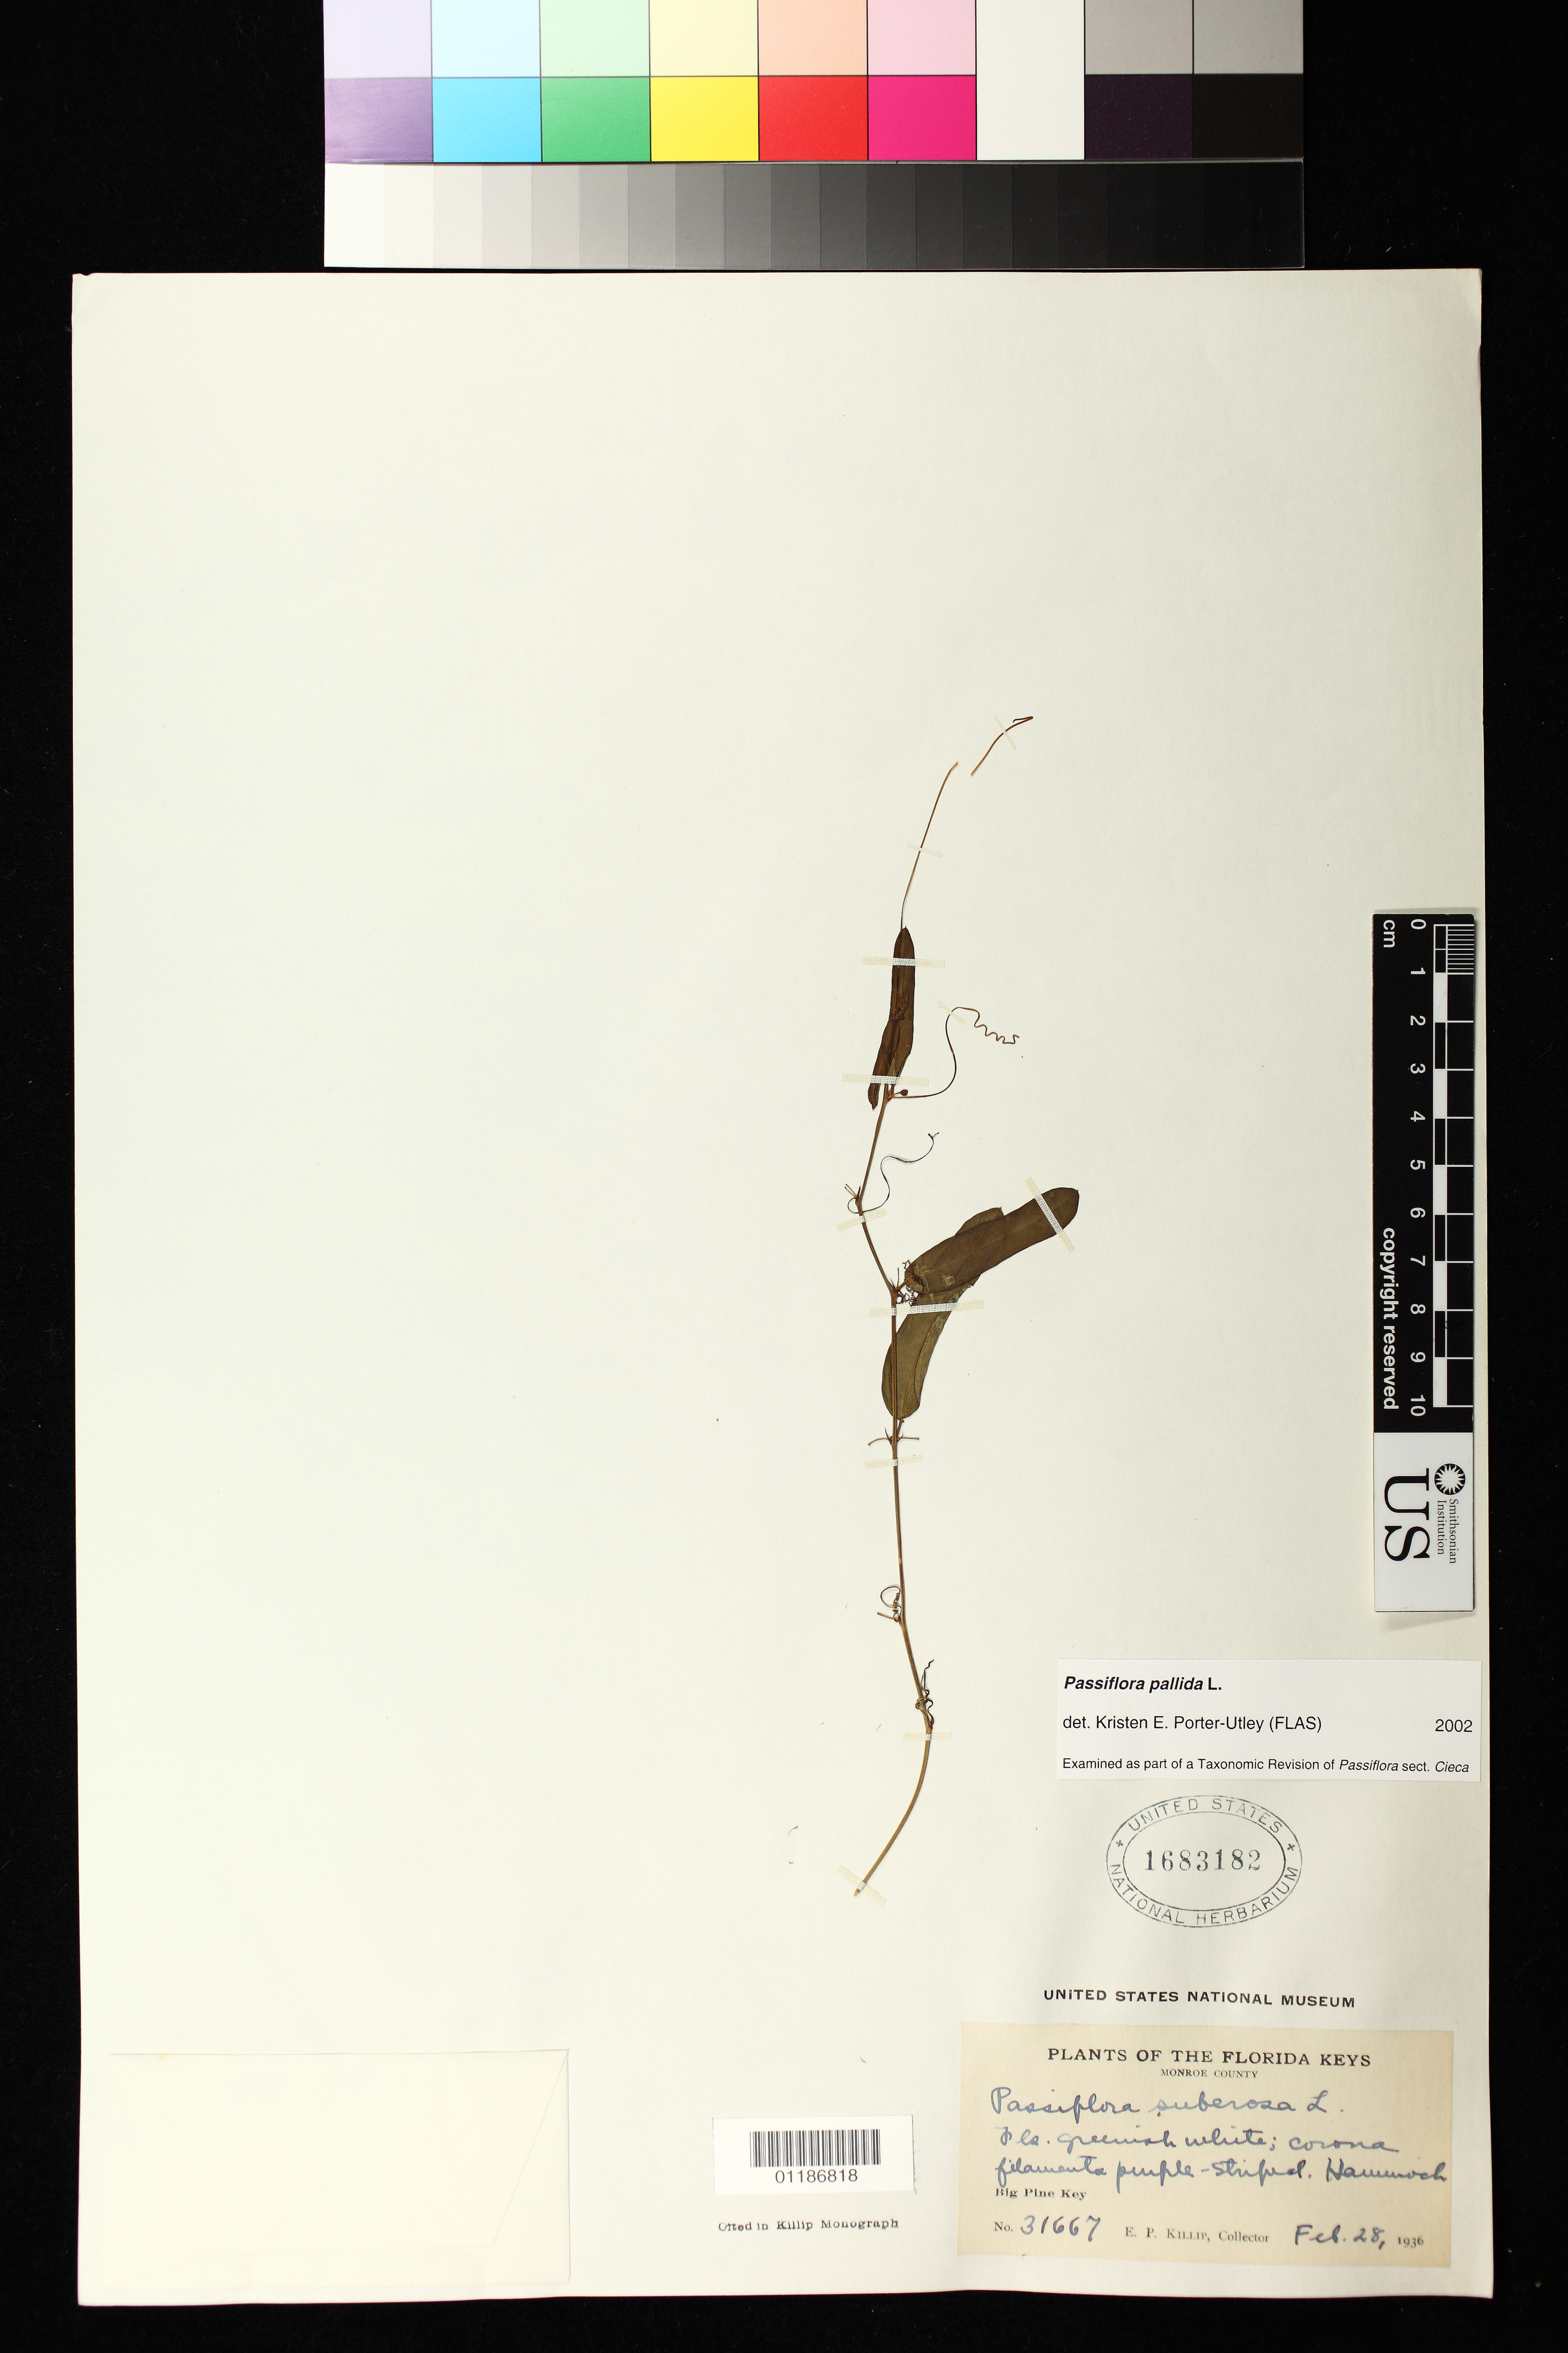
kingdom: Plantae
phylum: Tracheophyta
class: Magnoliopsida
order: Malpighiales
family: Passifloraceae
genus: Passiflora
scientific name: Passiflora pallida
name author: L.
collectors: E. P. Killip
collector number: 31667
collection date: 1936-02-28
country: United States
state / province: Florida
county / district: Monroe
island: Big Pine Key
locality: Hammock, Big Pine Key.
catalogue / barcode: US 1683182